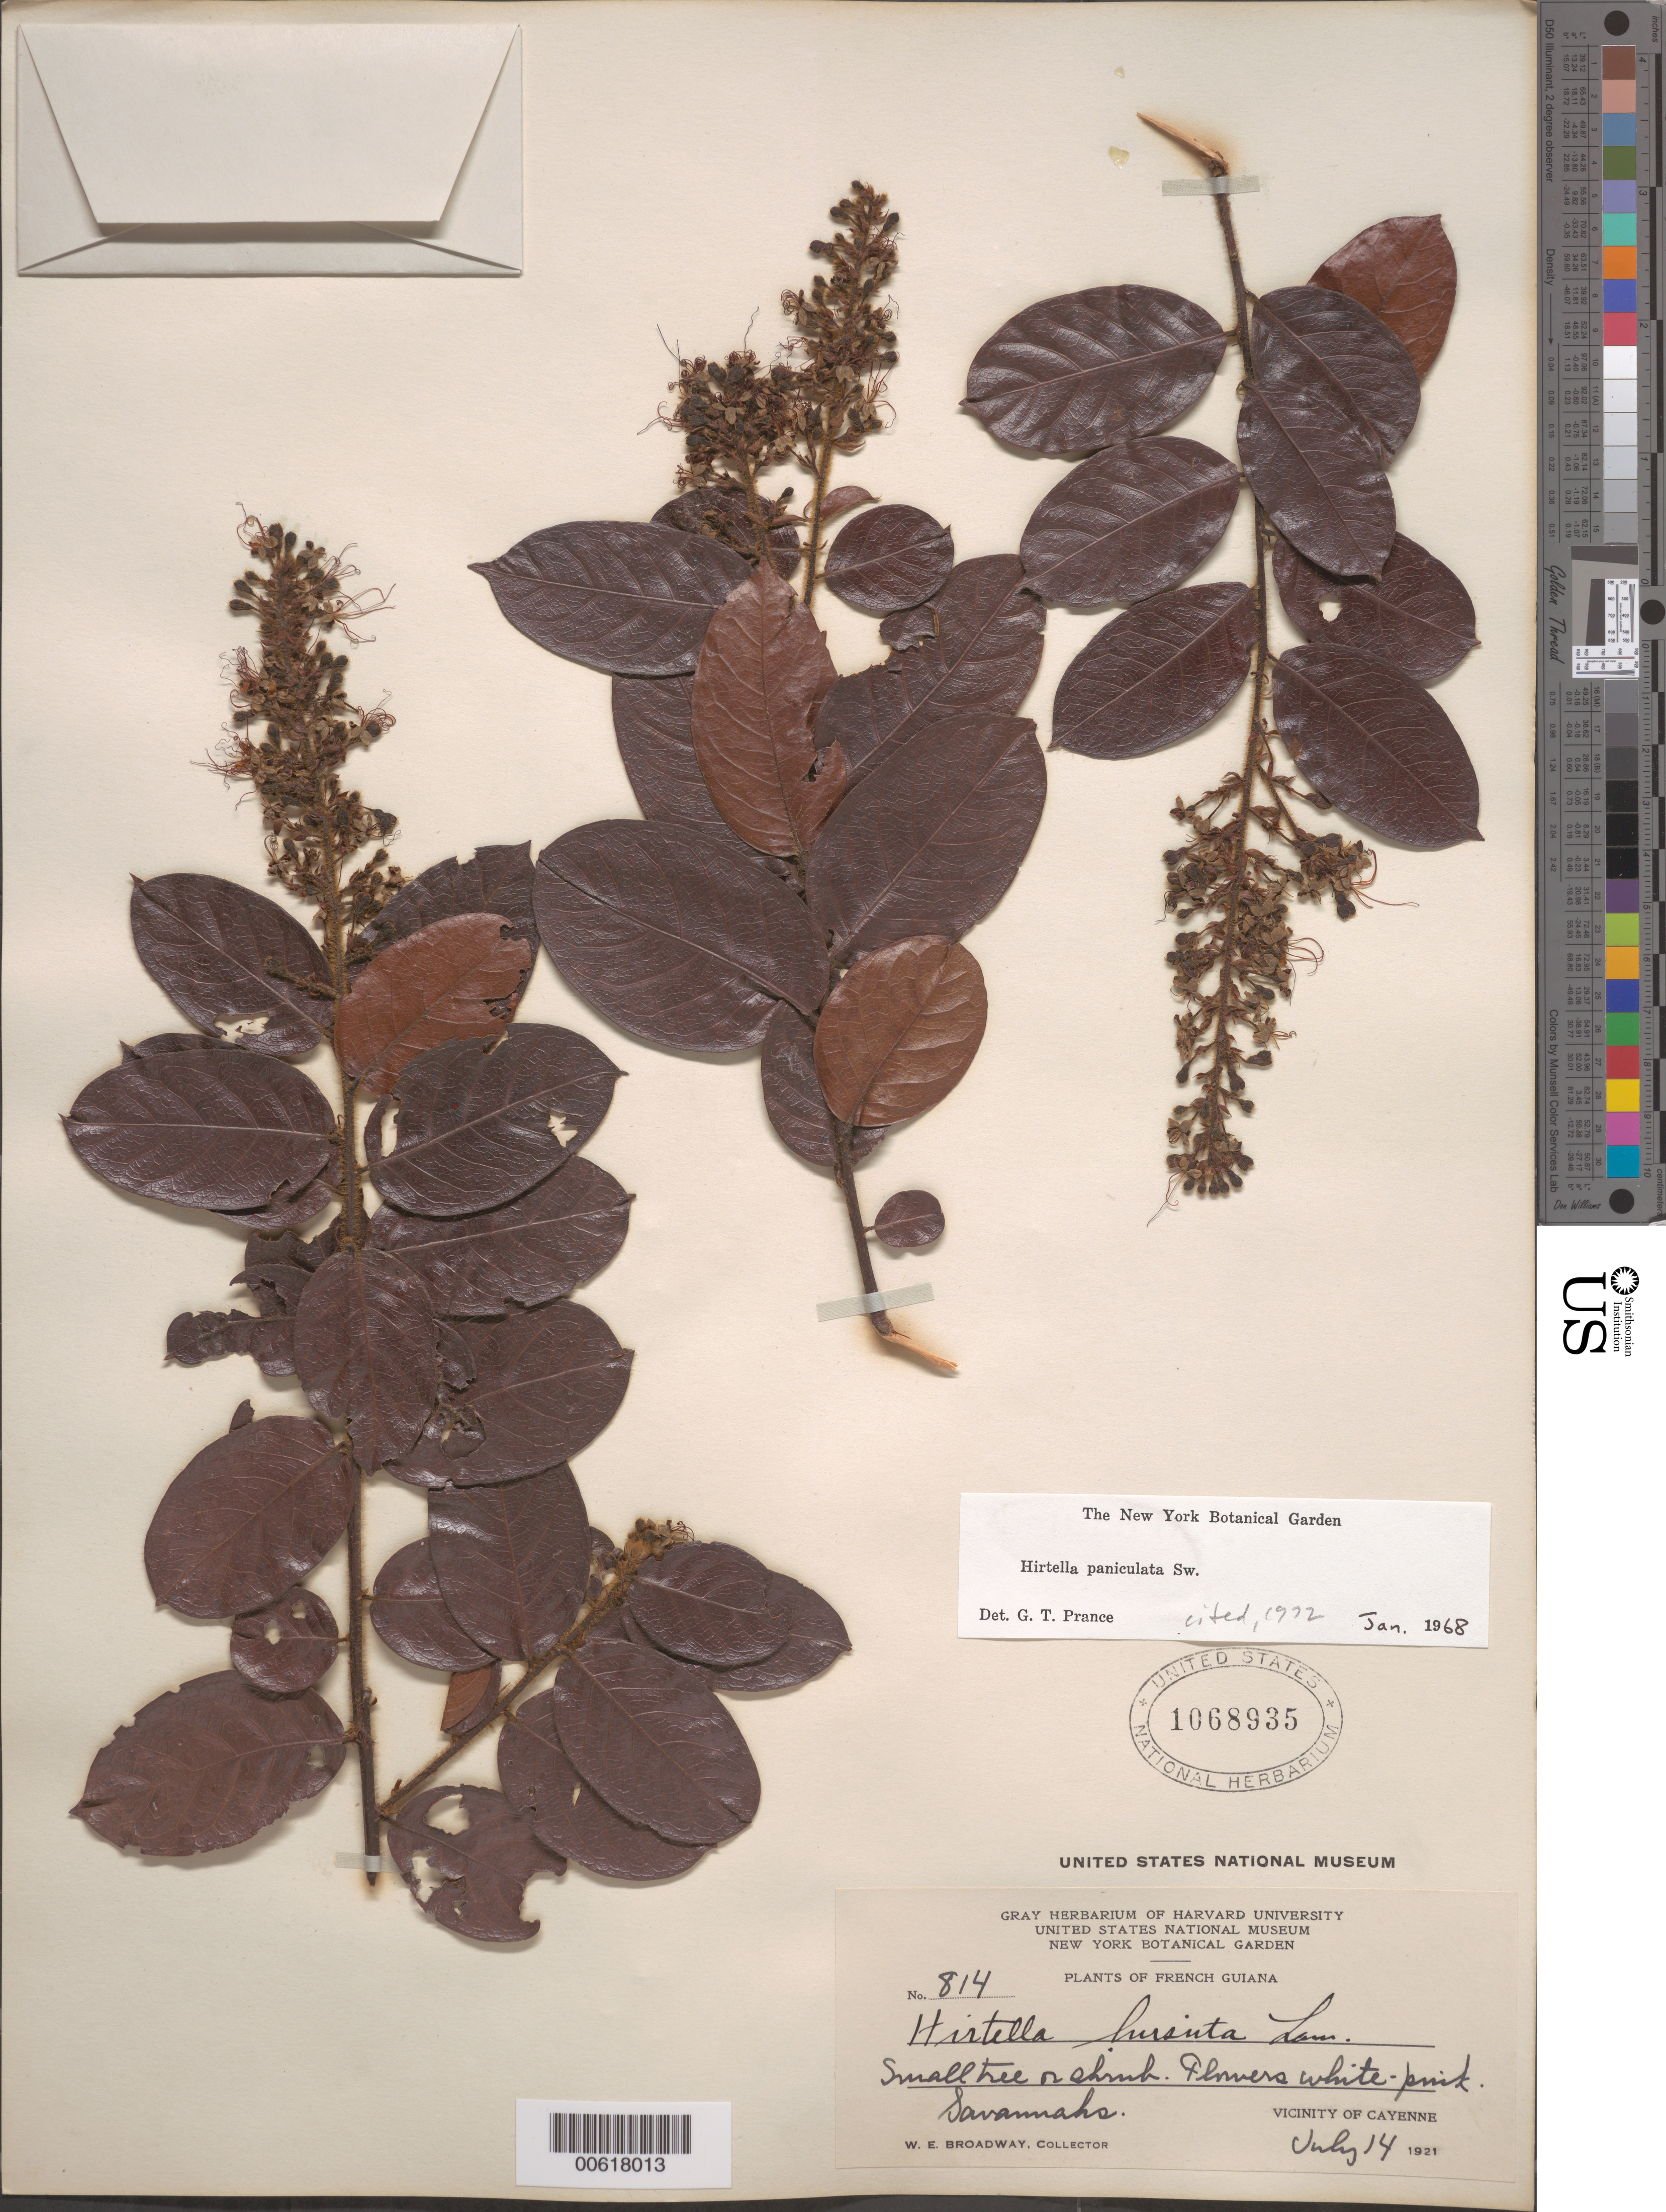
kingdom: Plantae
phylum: Tracheophyta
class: Magnoliopsida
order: Malpighiales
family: Chrysobalanaceae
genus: Hirtella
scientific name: Hirtella paniculata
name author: Sw.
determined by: Prance, G. T.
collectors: W. E. Broadway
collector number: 814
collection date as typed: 14-Jul-21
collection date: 1921-07-14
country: French Guiana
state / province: Cayenne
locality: Cayenne, vic.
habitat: Savanna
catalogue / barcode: US 1068935